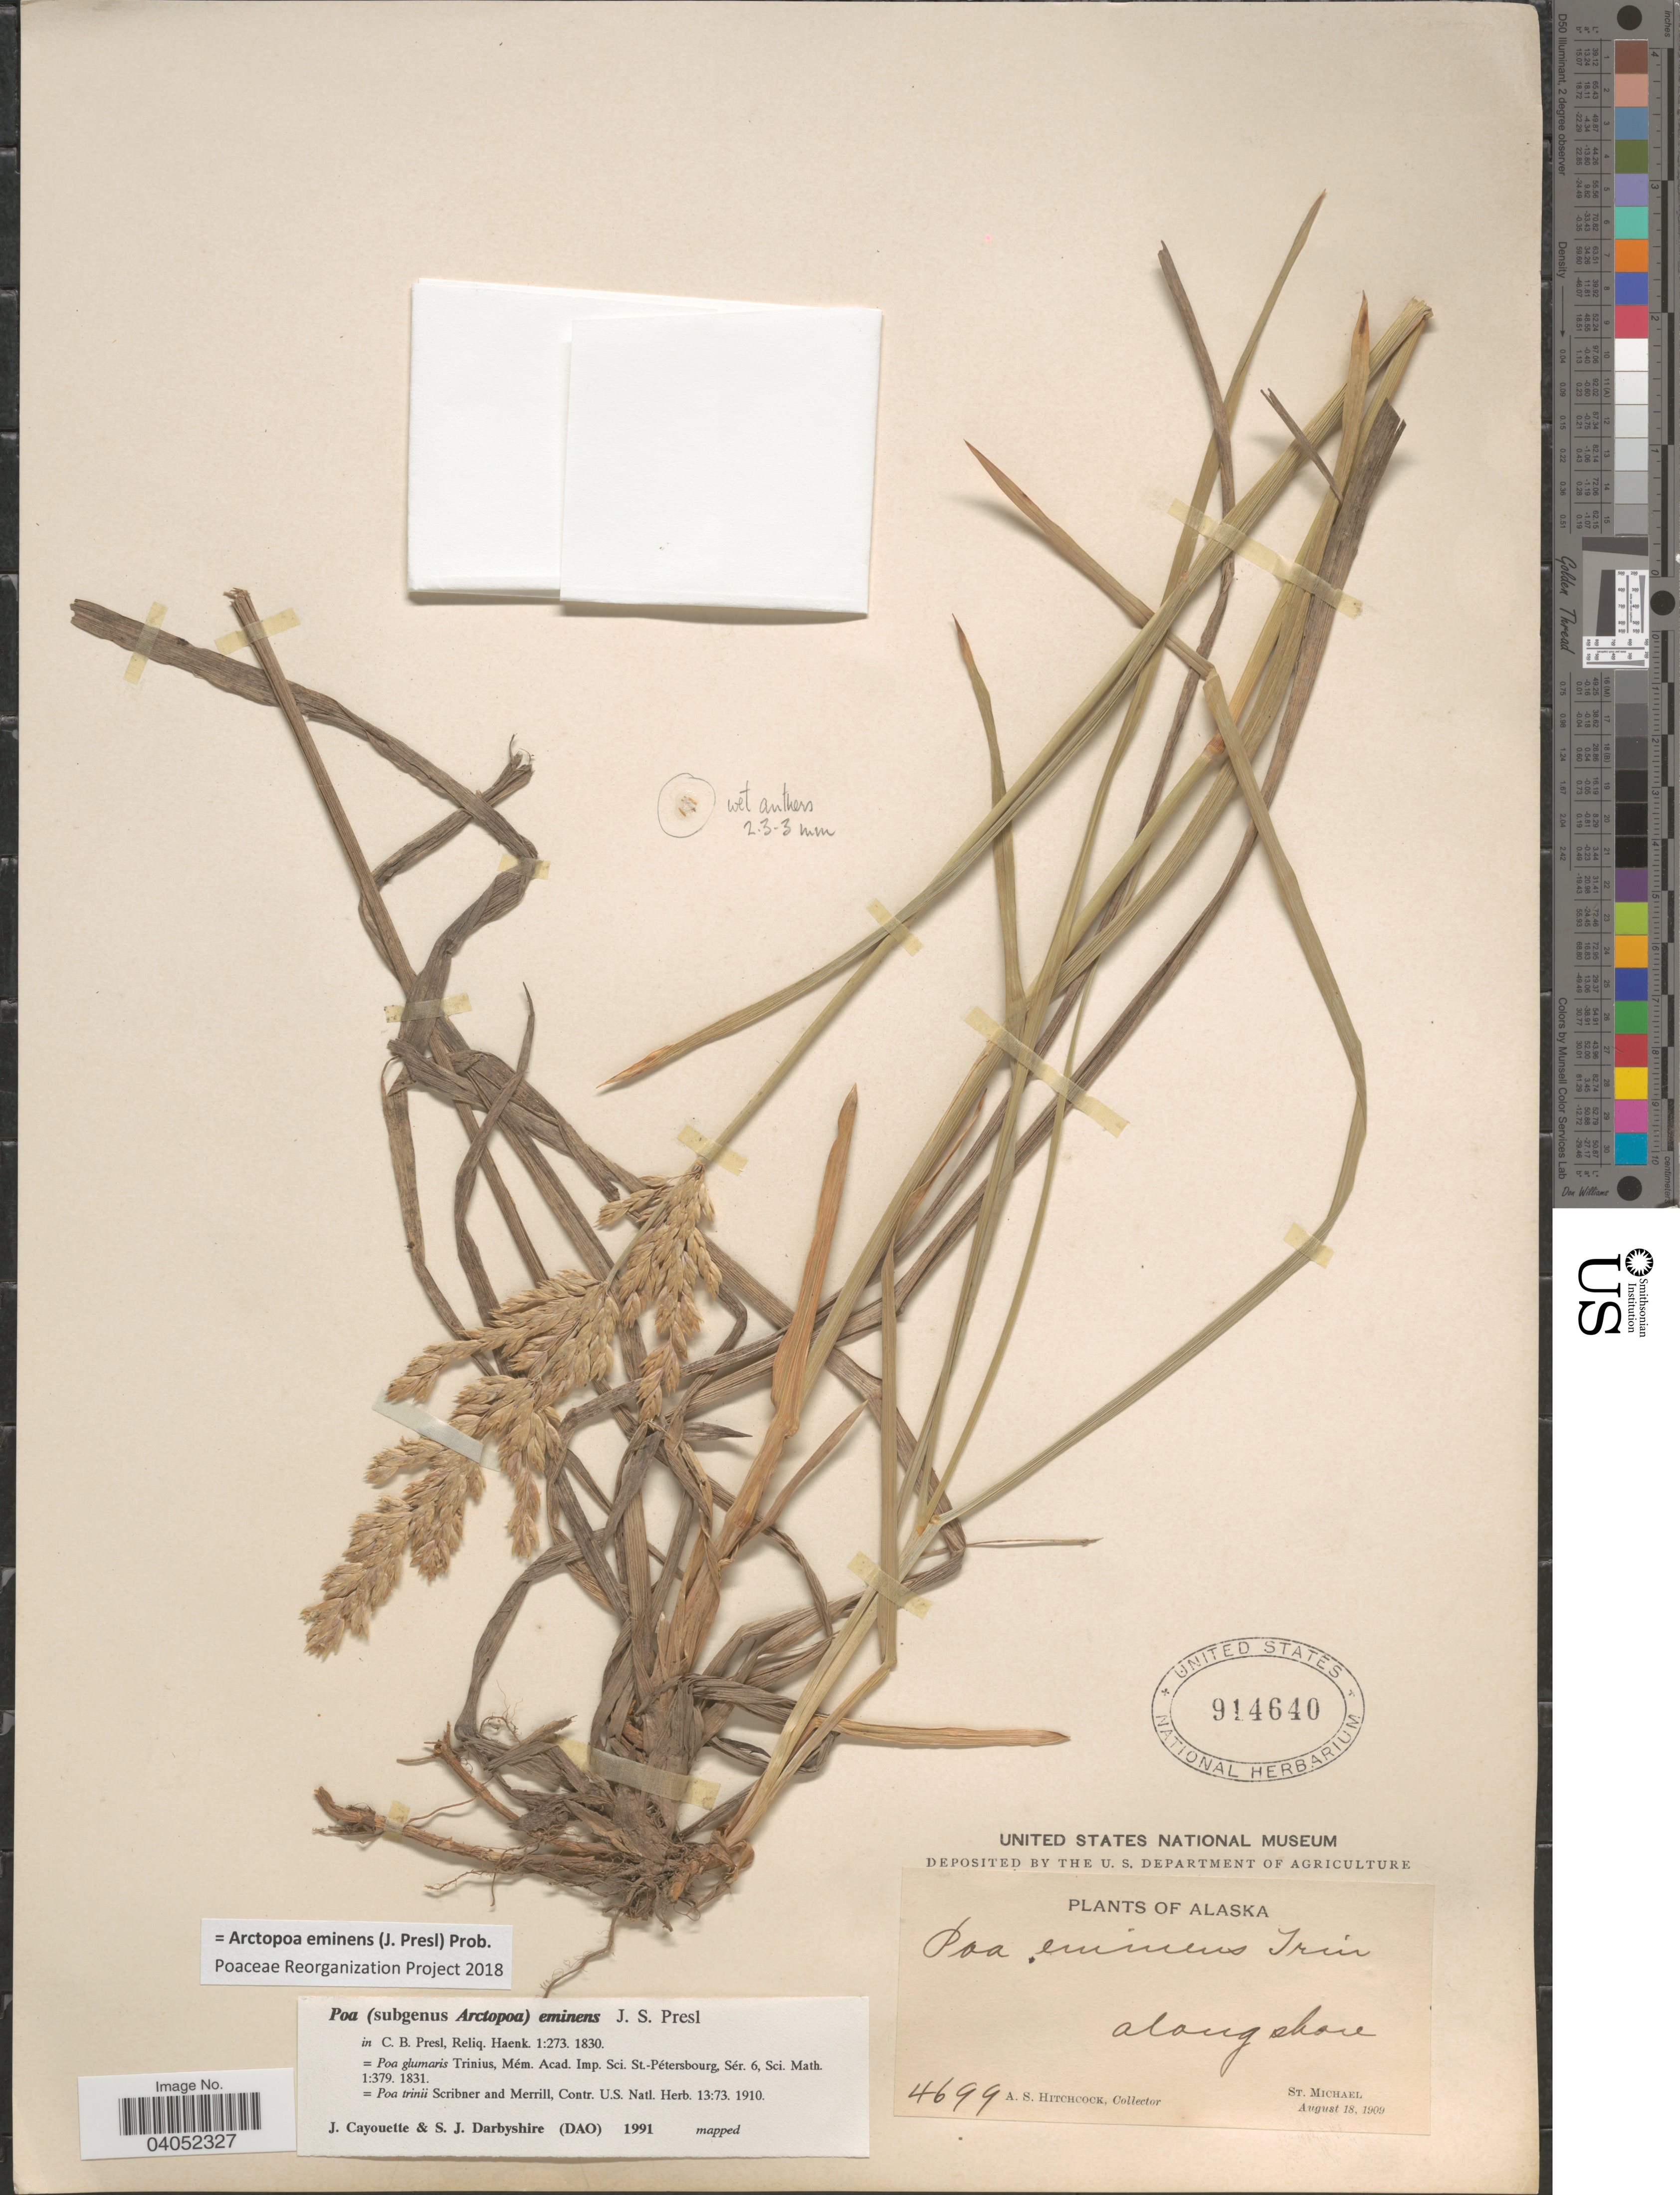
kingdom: Plantae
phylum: Tracheophyta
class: Liliopsida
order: Poales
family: Poaceae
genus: Arctopoa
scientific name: Arctopoa eminens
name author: (J. Presl) Prob.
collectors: A. S. Hitchcock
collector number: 4699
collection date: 1909-08-18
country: United States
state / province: Alaska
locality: Along shore, St. Michael.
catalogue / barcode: US 914640